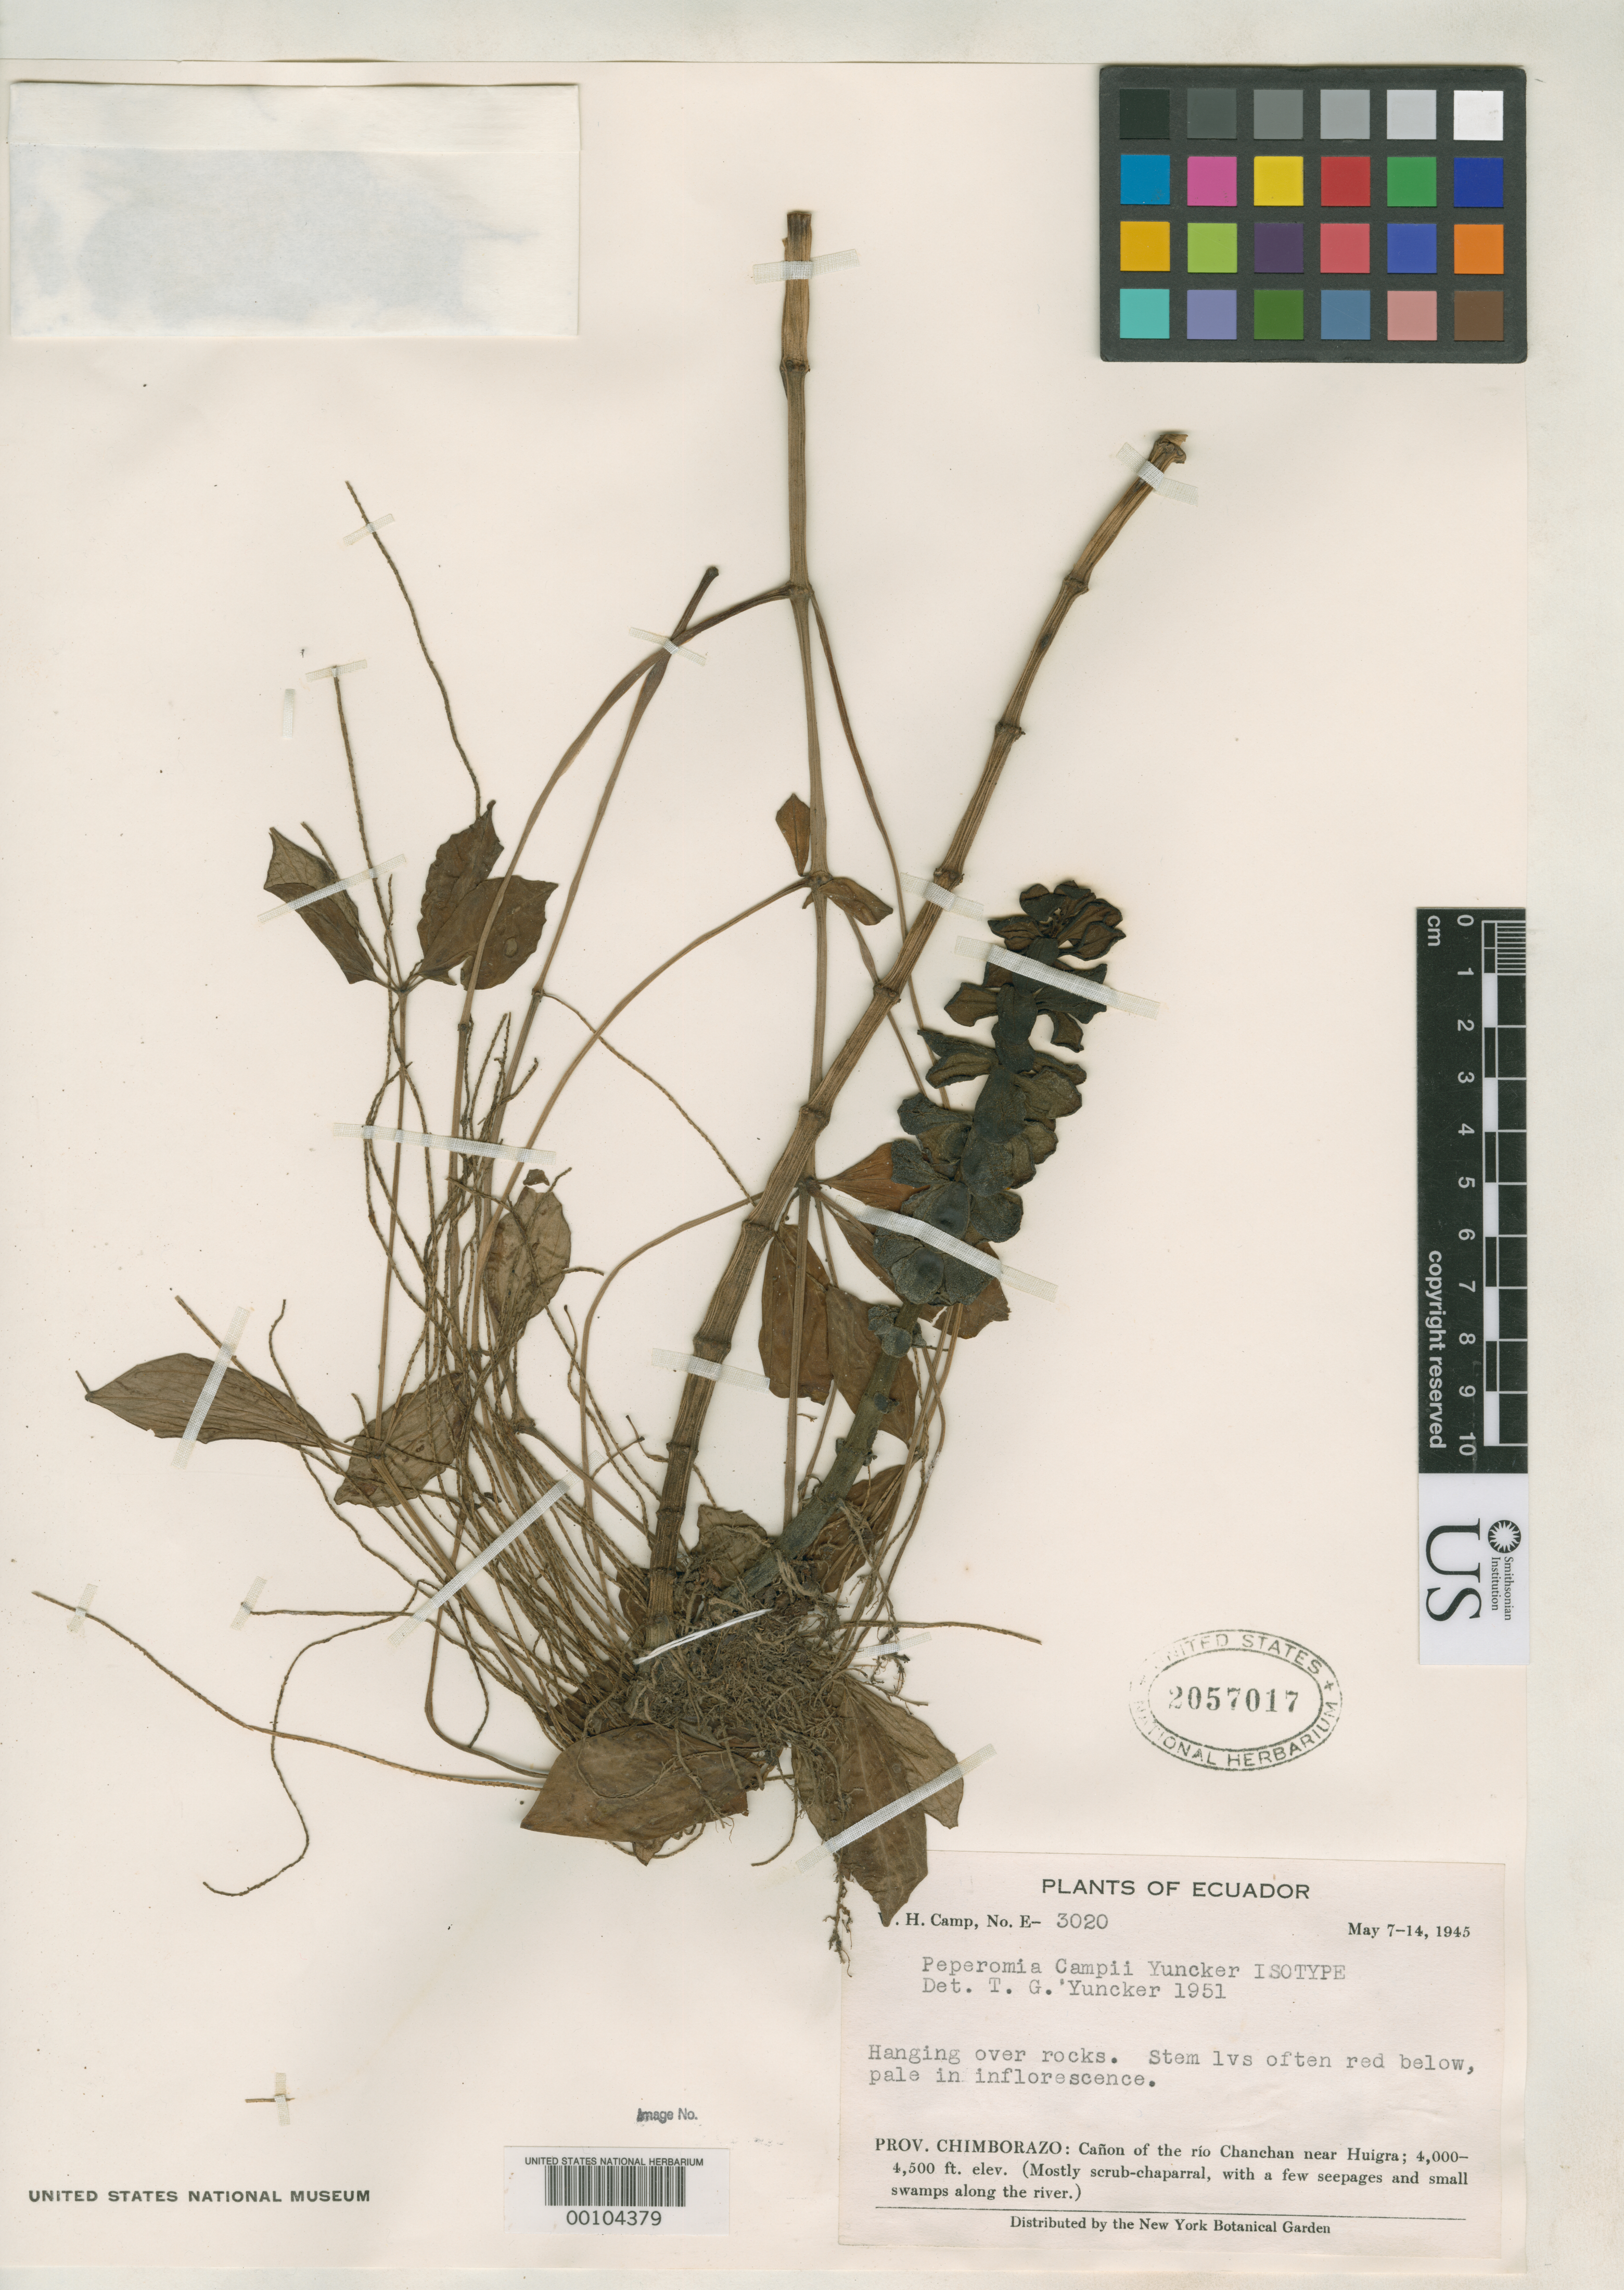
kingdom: Plantae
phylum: Tracheophyta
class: Magnoliopsida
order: Piperales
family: Piperaceae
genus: Peperomia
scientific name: Peperomia campii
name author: Yunck.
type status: Isotype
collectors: W. H. Camp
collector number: E 3020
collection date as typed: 07 May 1945 to 14 May 1945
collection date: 1945-05-07/1945-05-14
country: Ecuador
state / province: Chimborazo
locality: Rio Chanchan Canyon, near Huigra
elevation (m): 1219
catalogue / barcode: US 2057017